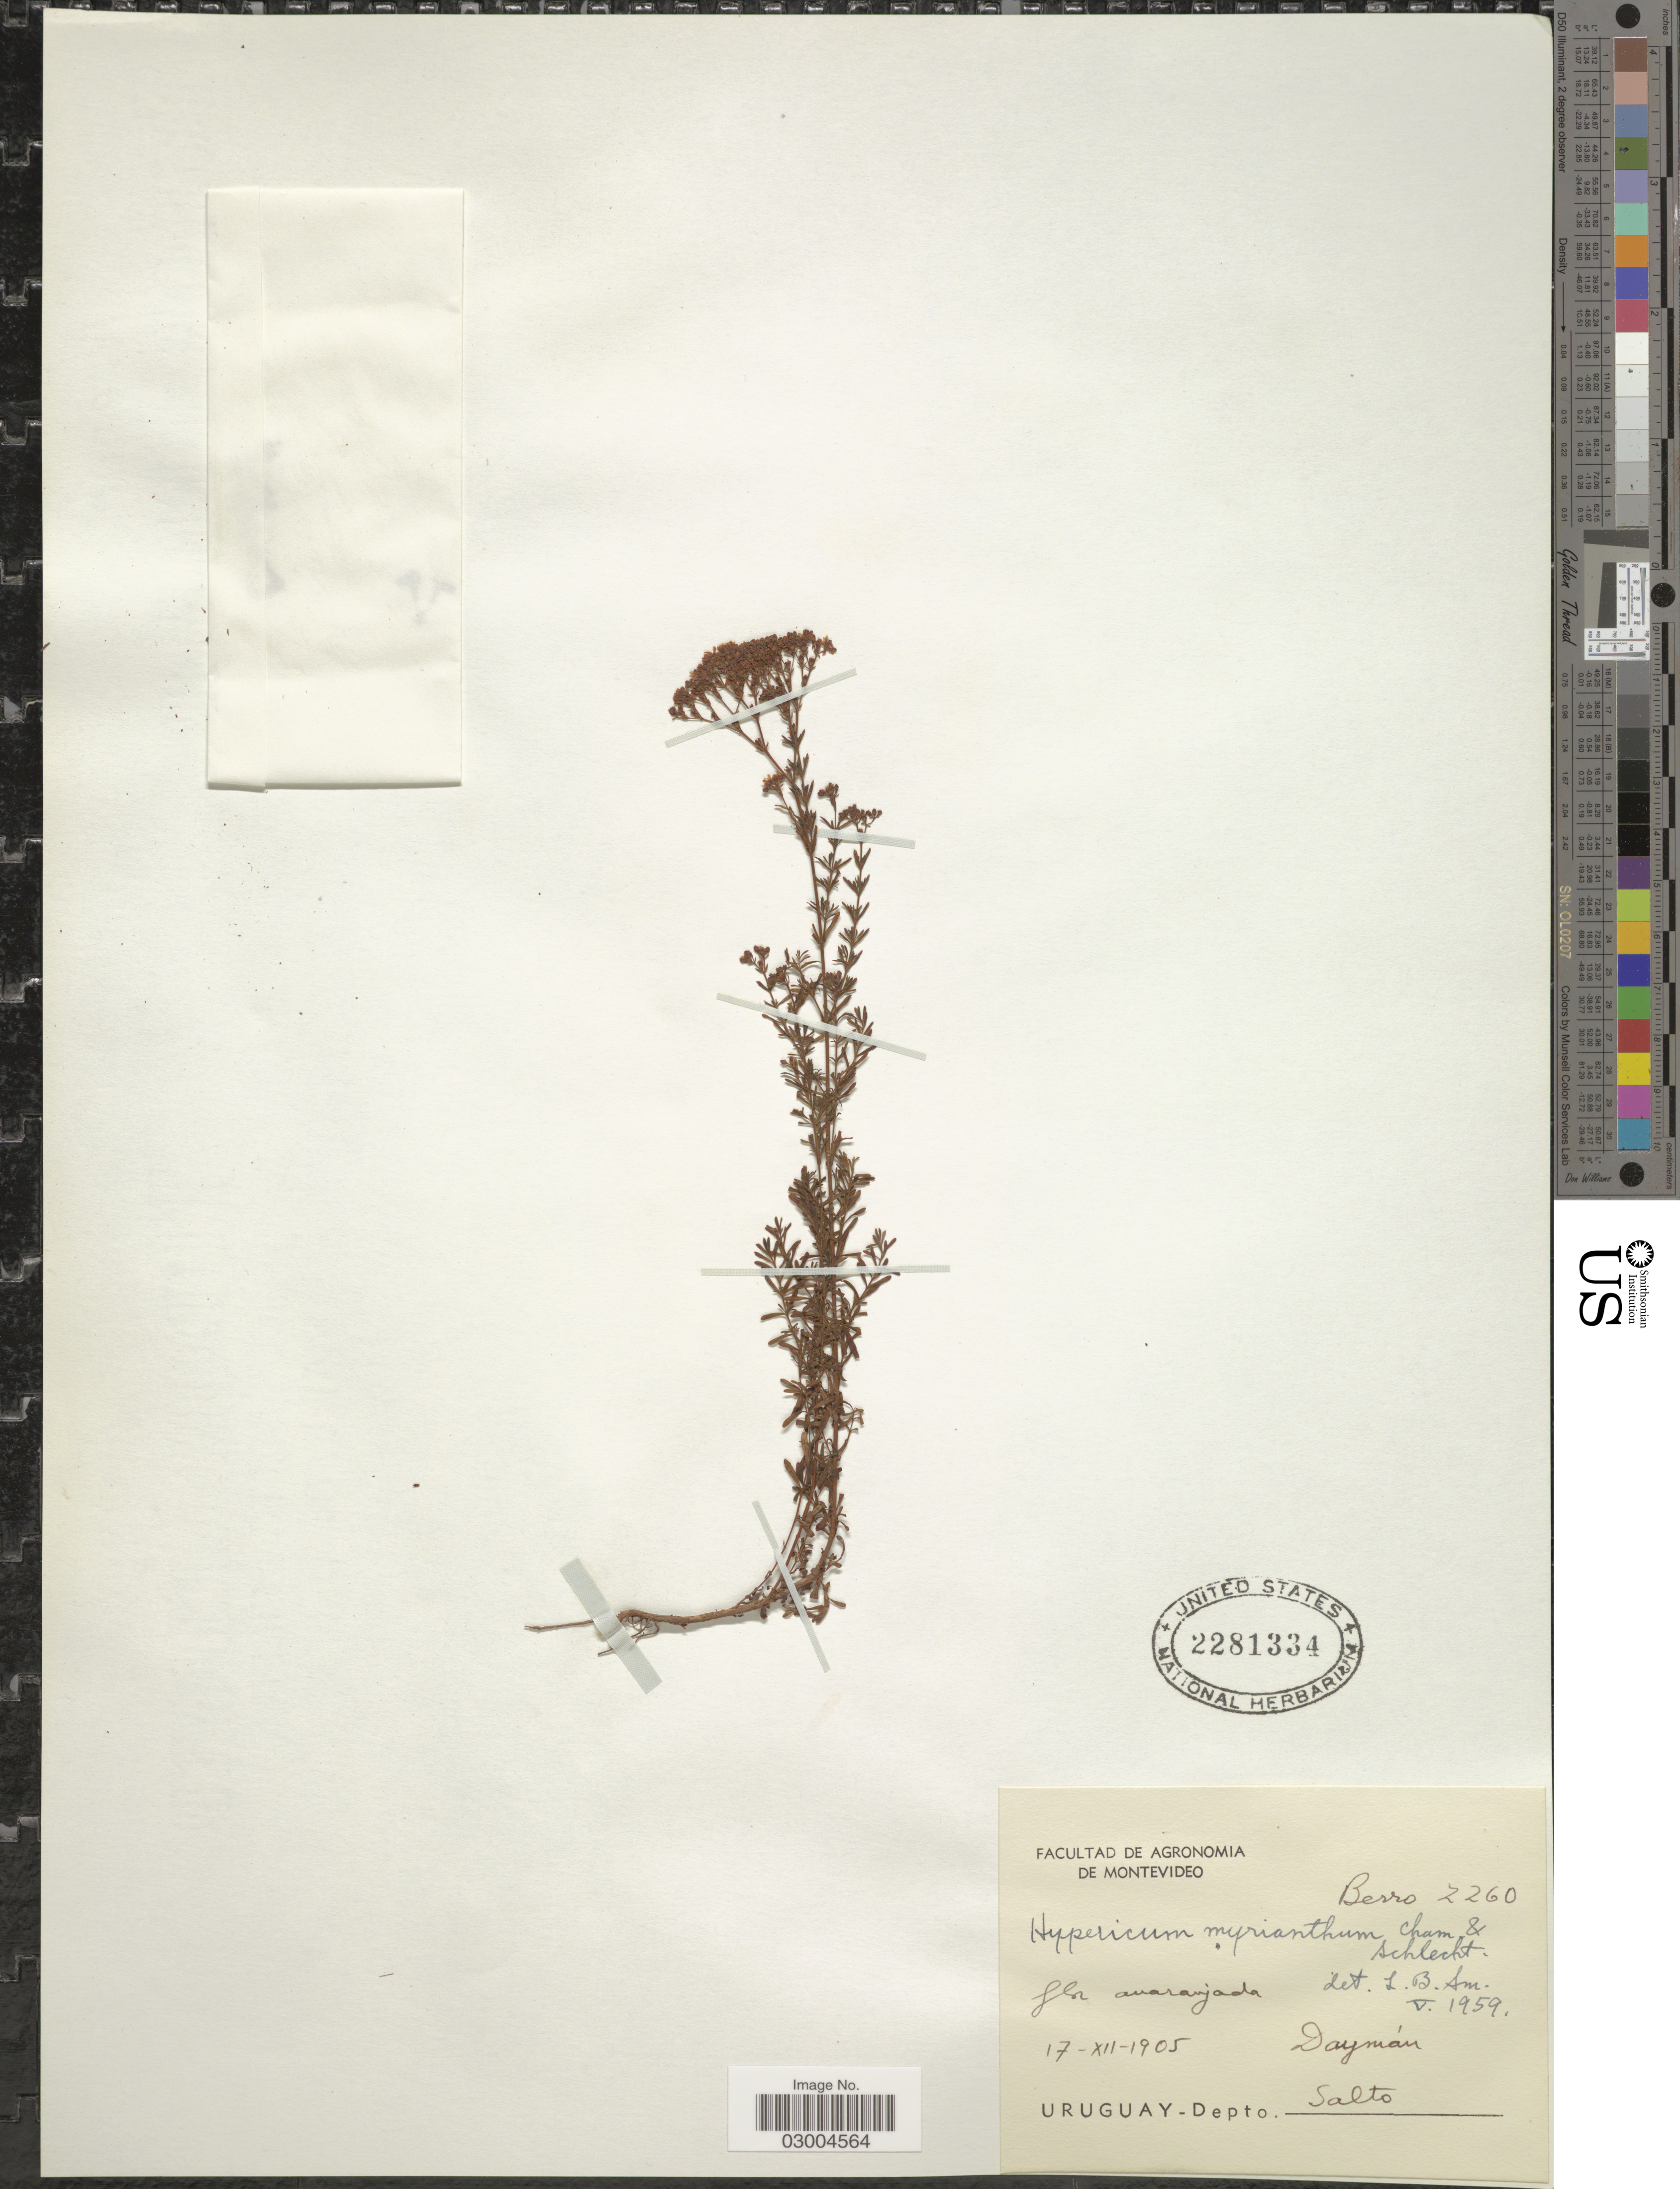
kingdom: Plantae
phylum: Tracheophyta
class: Magnoliopsida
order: Malpighiales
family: Hypericaceae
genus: Hypericum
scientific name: Hypericum myrianthum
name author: Cham. & Schltdl.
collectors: Berro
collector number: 2260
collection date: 1905-12-17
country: Uruguay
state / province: Salto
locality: Daymán. Depto. Salto.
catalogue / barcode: US 2281334